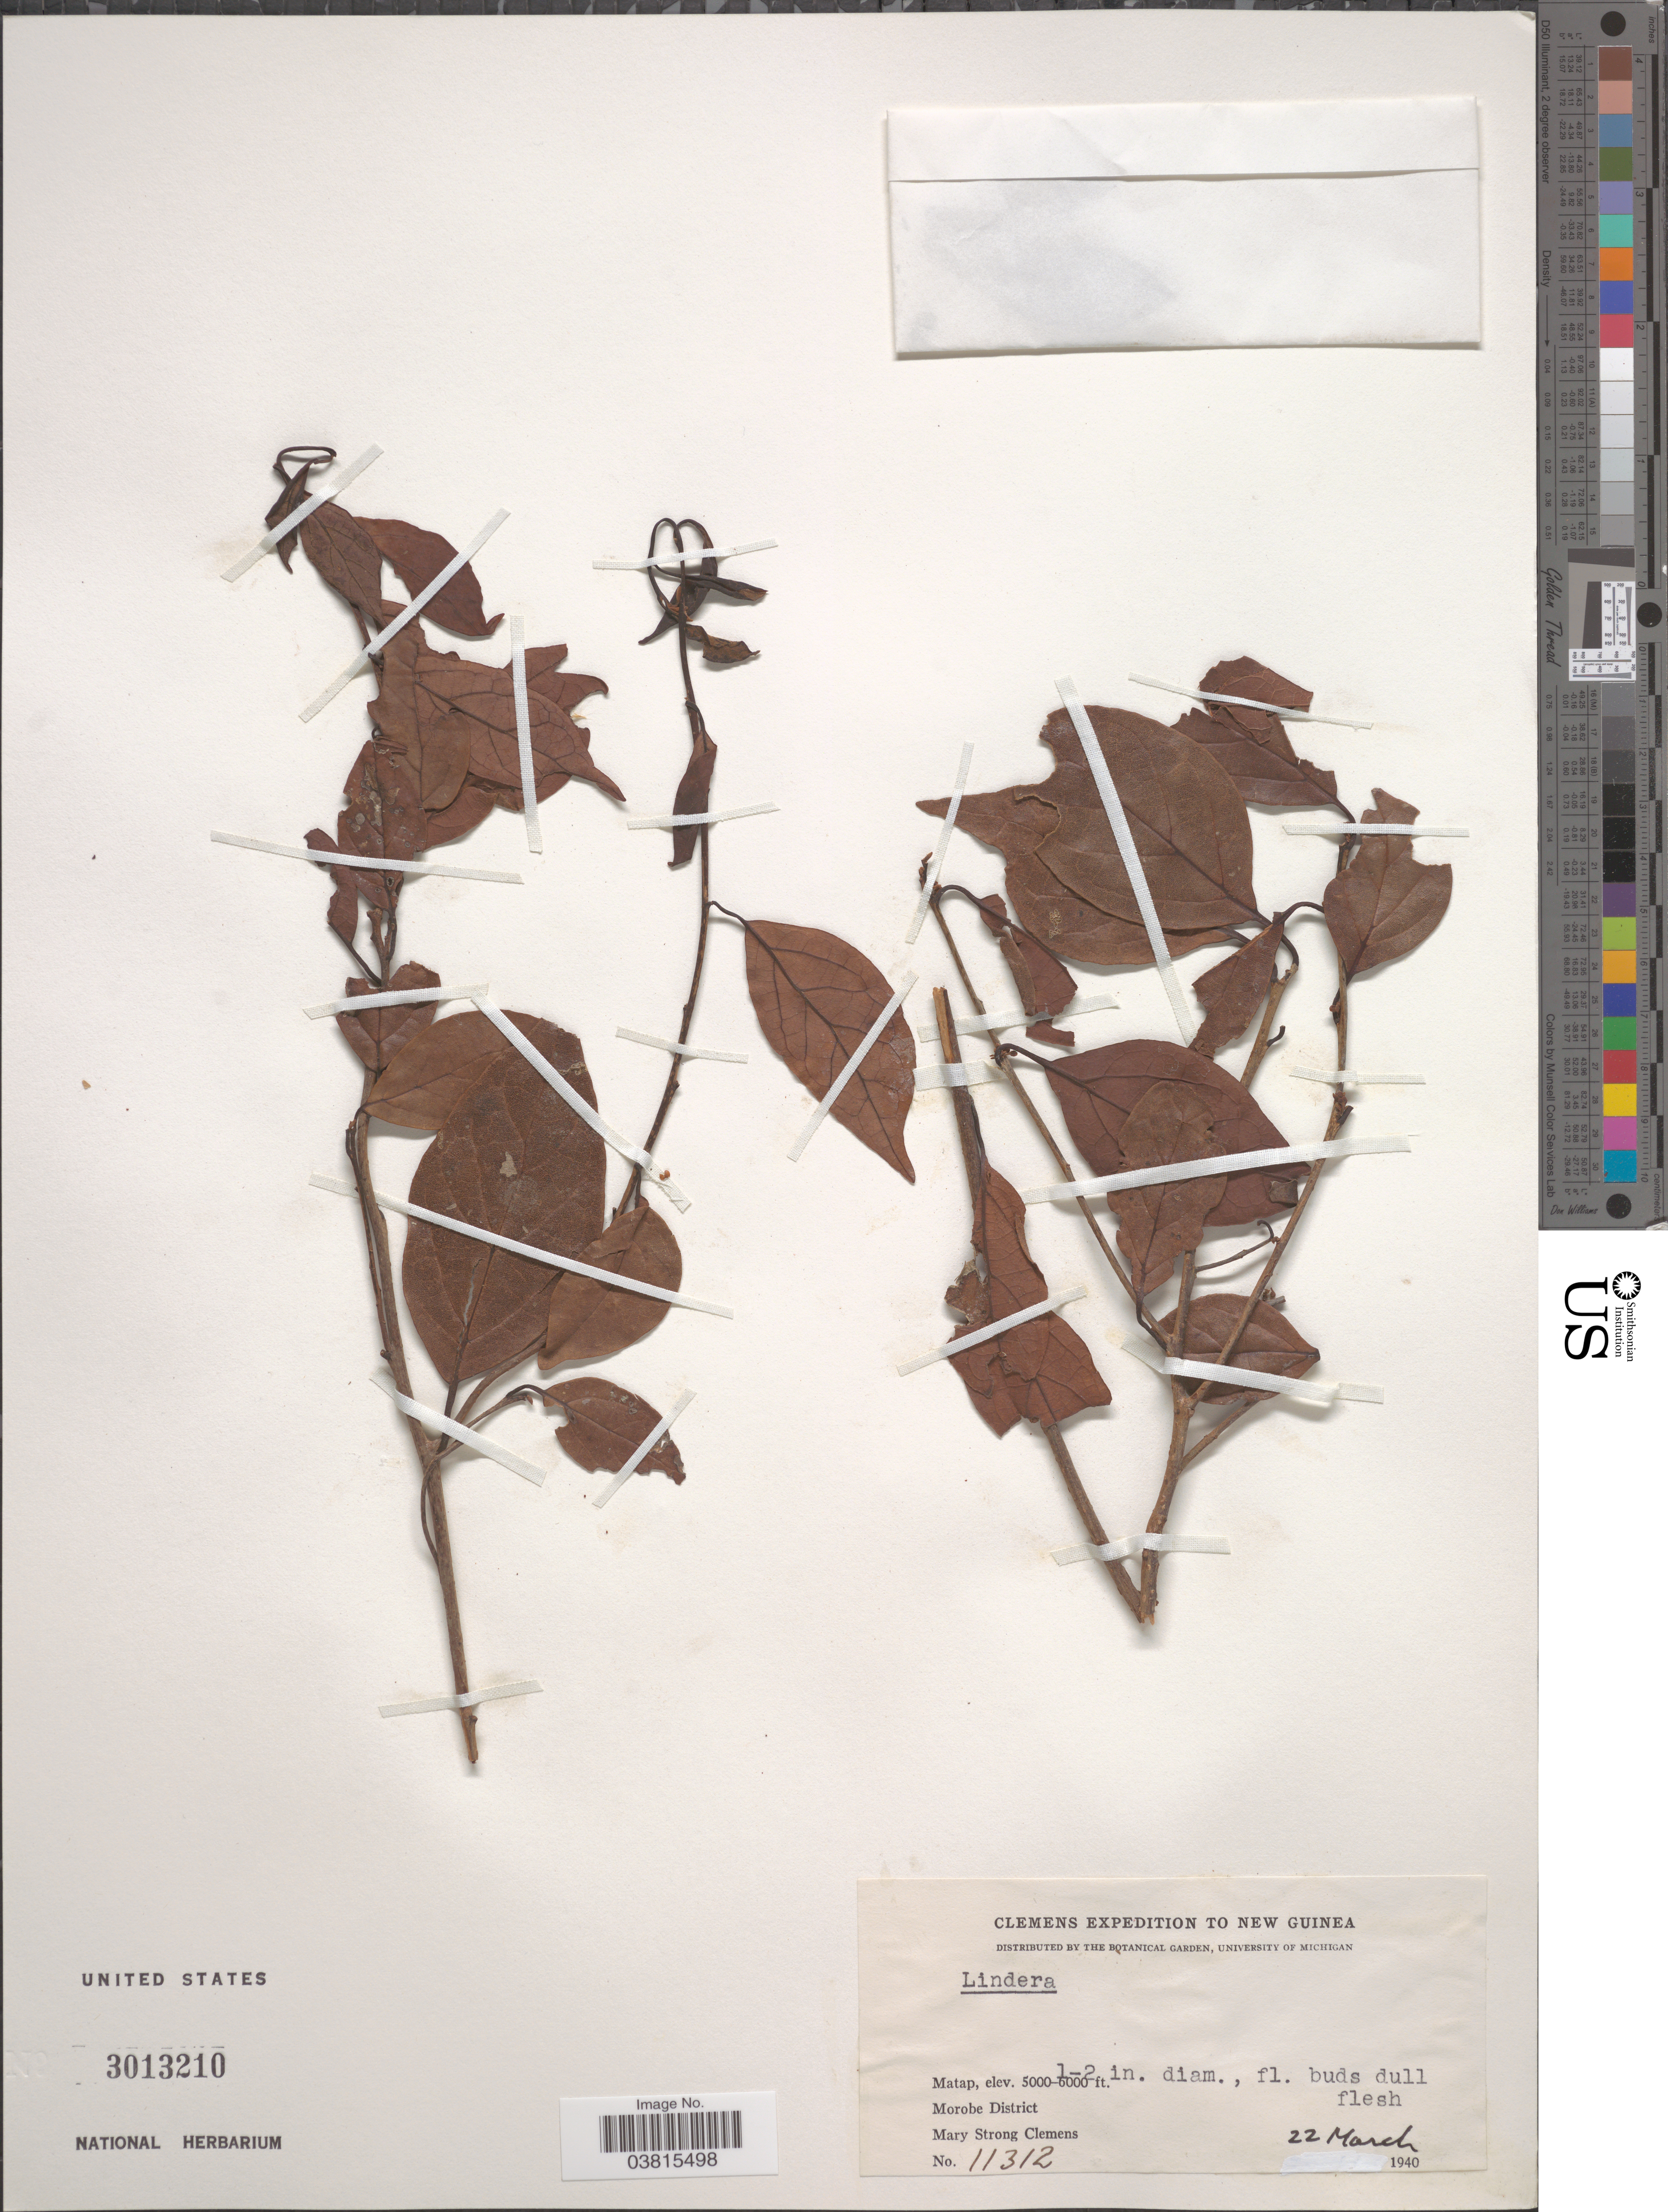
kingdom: Plantae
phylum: Tracheophyta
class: Magnoliopsida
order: Laurales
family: Lauraceae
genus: Lindera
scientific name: Lindera sp.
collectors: M. S. Clemens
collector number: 11312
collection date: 1940-03-22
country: Papua New Guinea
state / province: Morobe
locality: New Guinea. Matap. Morobe District.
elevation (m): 1524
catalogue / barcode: US 3013210